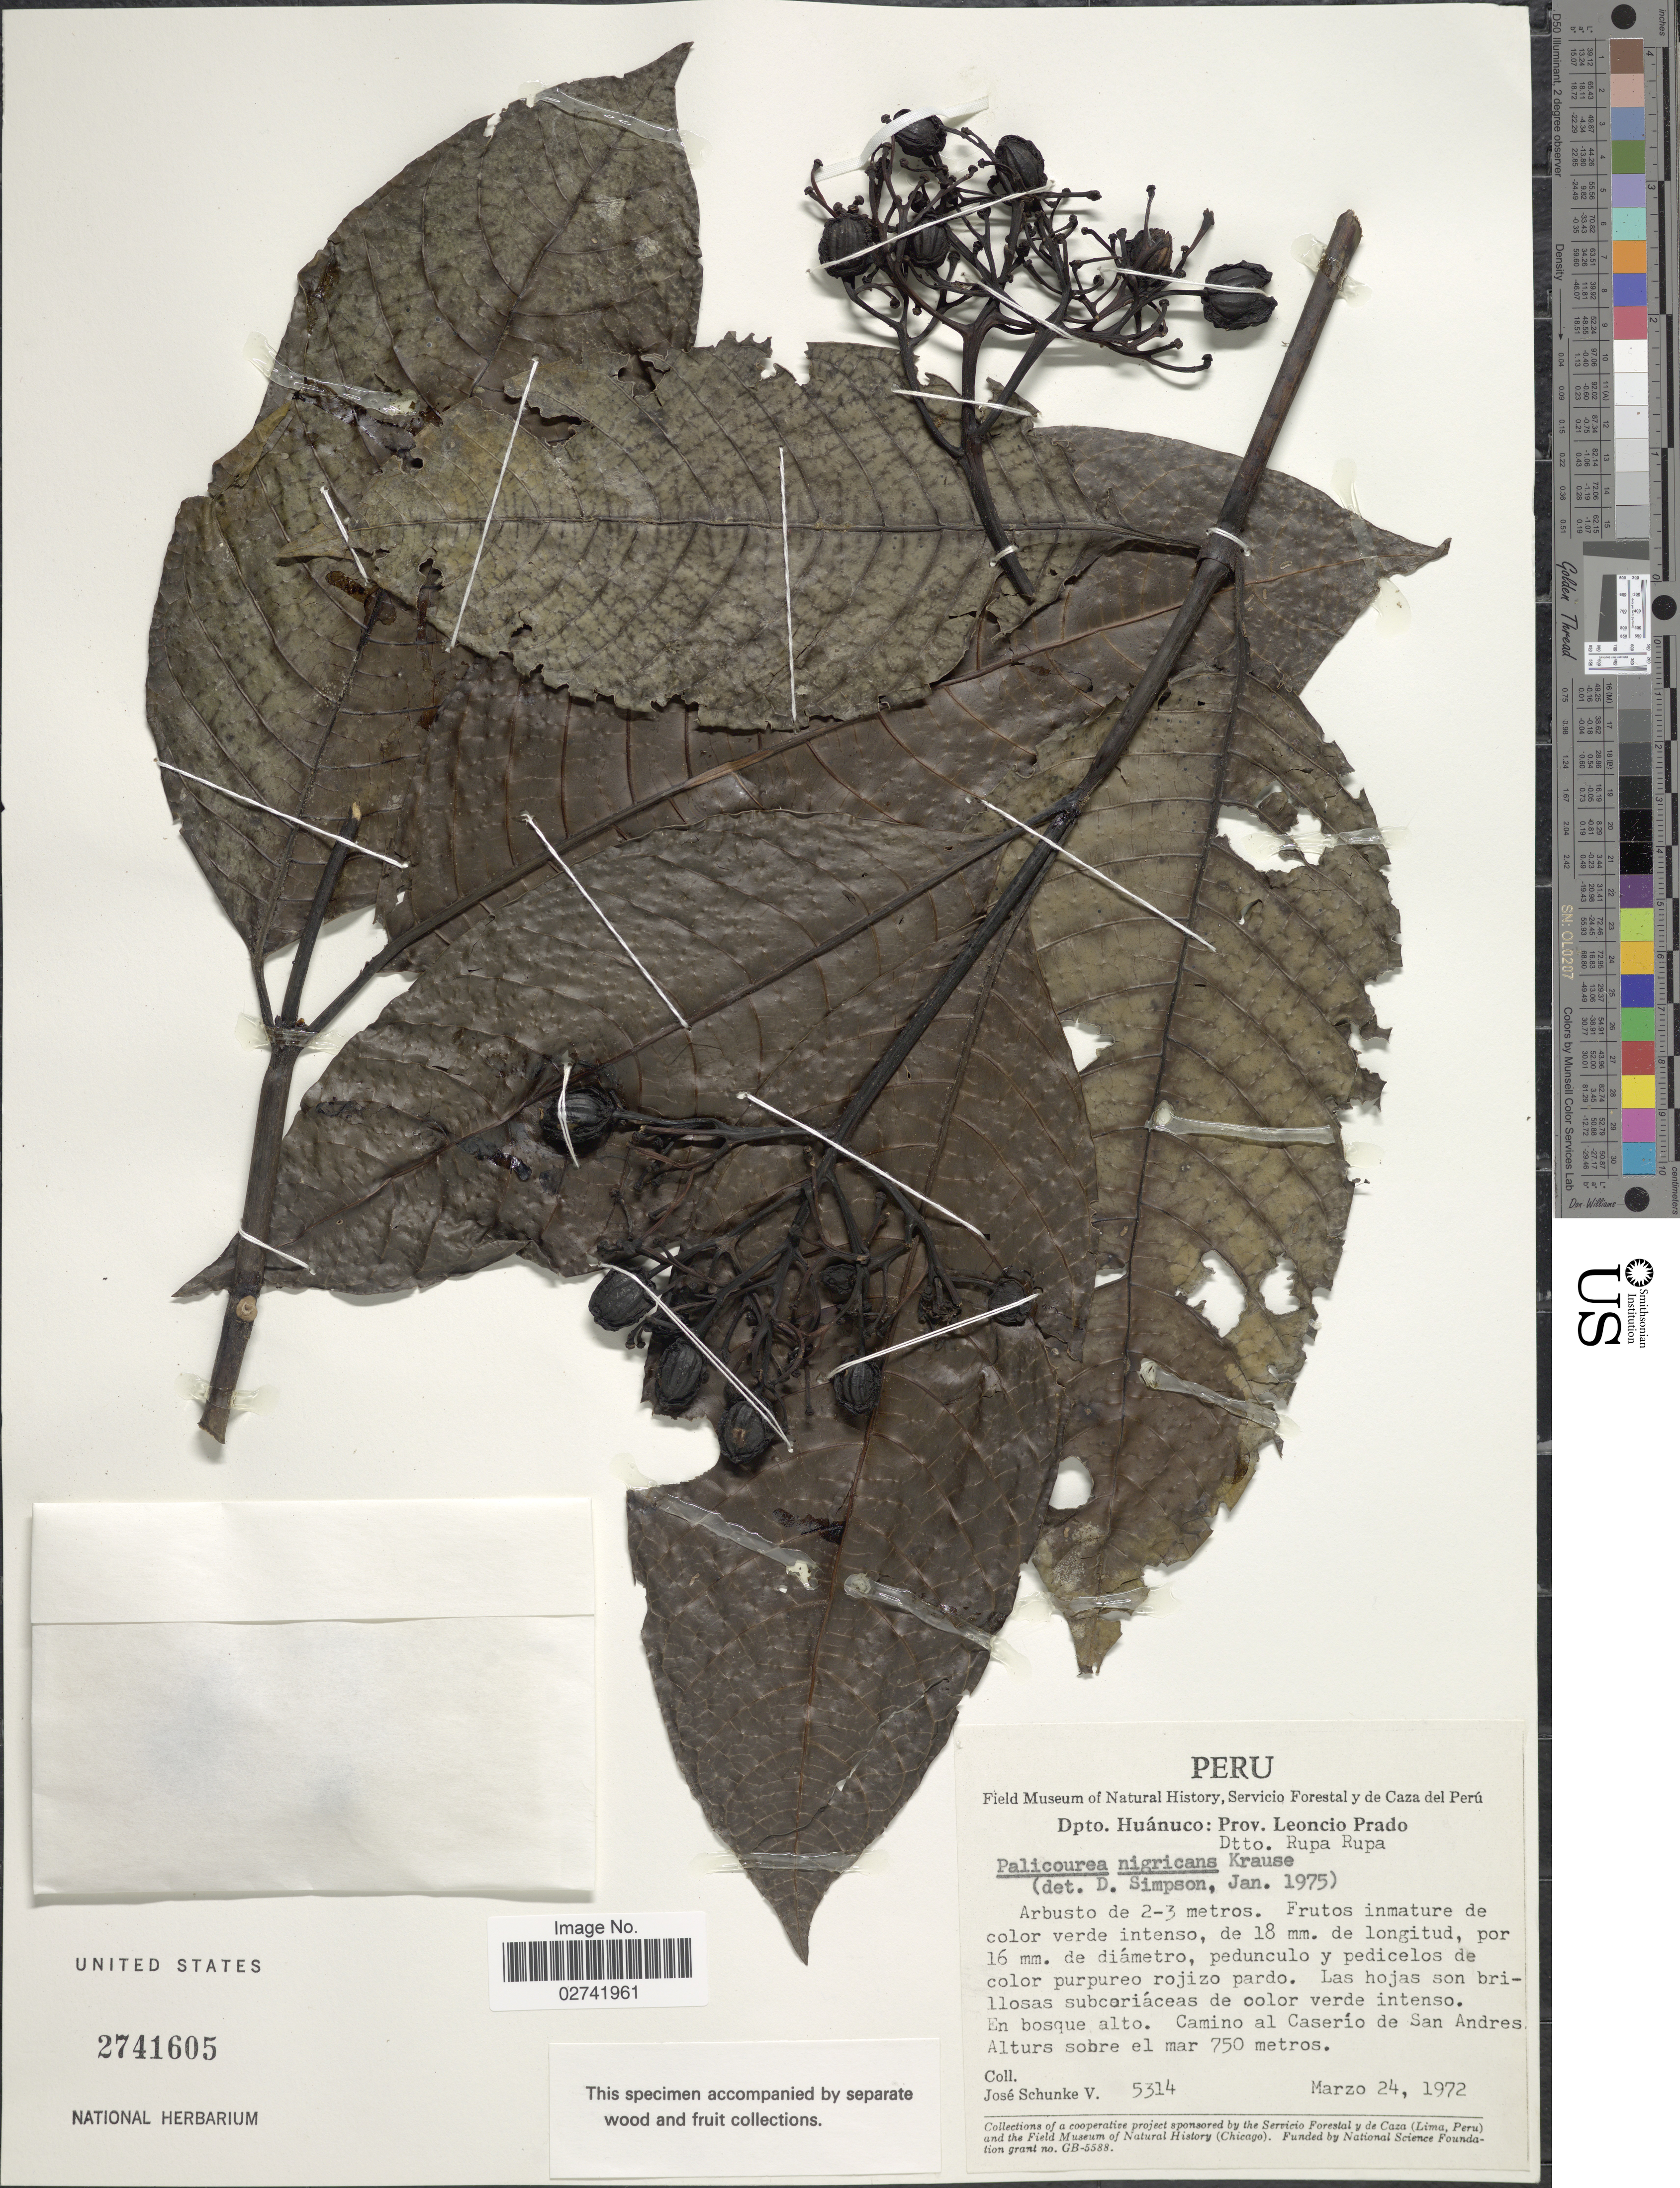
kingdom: Plantae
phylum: Tracheophyta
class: Magnoliopsida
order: Gentianales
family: Rubiaceae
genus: Palicourea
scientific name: Palicourea nigricans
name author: Krause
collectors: J. Schunke Vigo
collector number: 5314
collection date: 1972-03-24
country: Peru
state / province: Huánuco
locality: Prov. Leoncio Prado. Dtto. Rupa Rupa. Camino al Caserio de San Andres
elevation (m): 750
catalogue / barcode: US 2741605